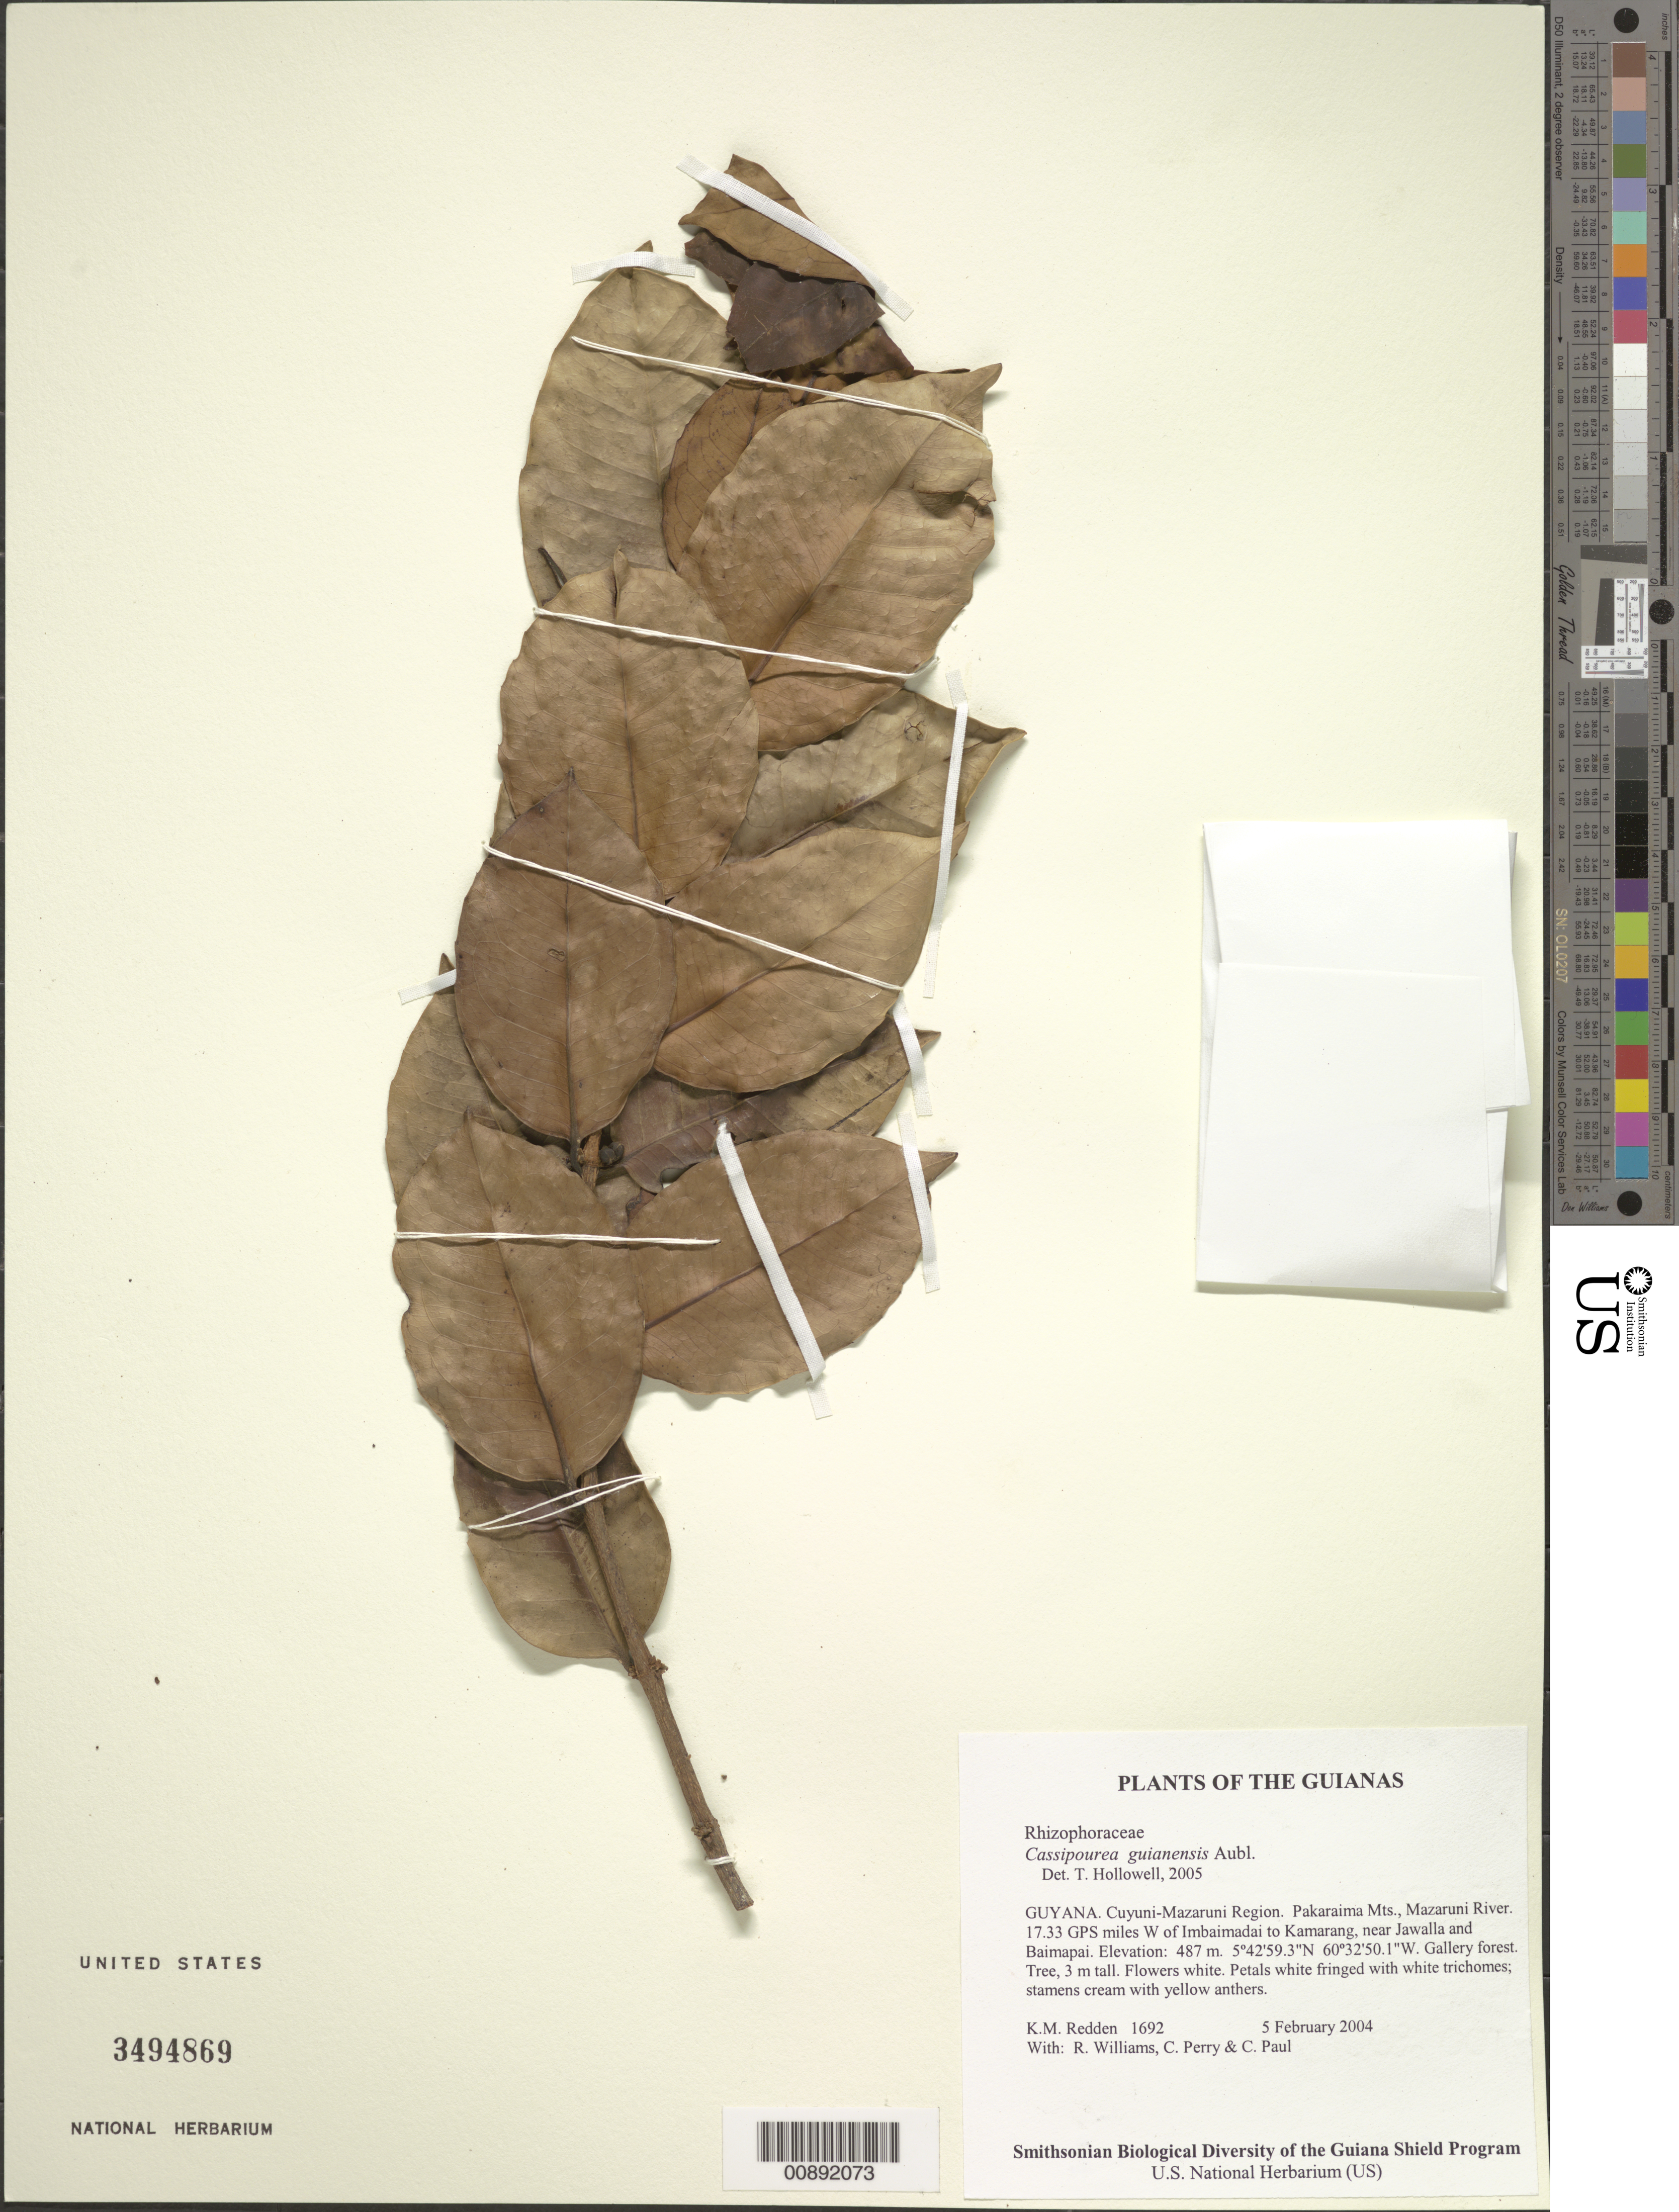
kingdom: Plantae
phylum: Tracheophyta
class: Magnoliopsida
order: Malpighiales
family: Rhizophoraceae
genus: Cassipourea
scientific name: Cassipourea guianensis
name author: Aubl.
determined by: Hollowell, T. H., (BOT), Smithsonian Institution - National Museum of Natural History (UNITED STATES)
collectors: K. M. Redden, R. Williams, C. Perry & C. Paul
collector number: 1692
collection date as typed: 5 February 2004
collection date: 2004-02-05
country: Guyana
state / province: Cuyuni-Mazaruni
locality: Pakaraima Mts., Mazaruni River. 17.33 GPS miles W of Imbaimadai to Kamarang, near Jawalla and Baimapai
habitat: Gallery forest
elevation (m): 487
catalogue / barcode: US 3494869